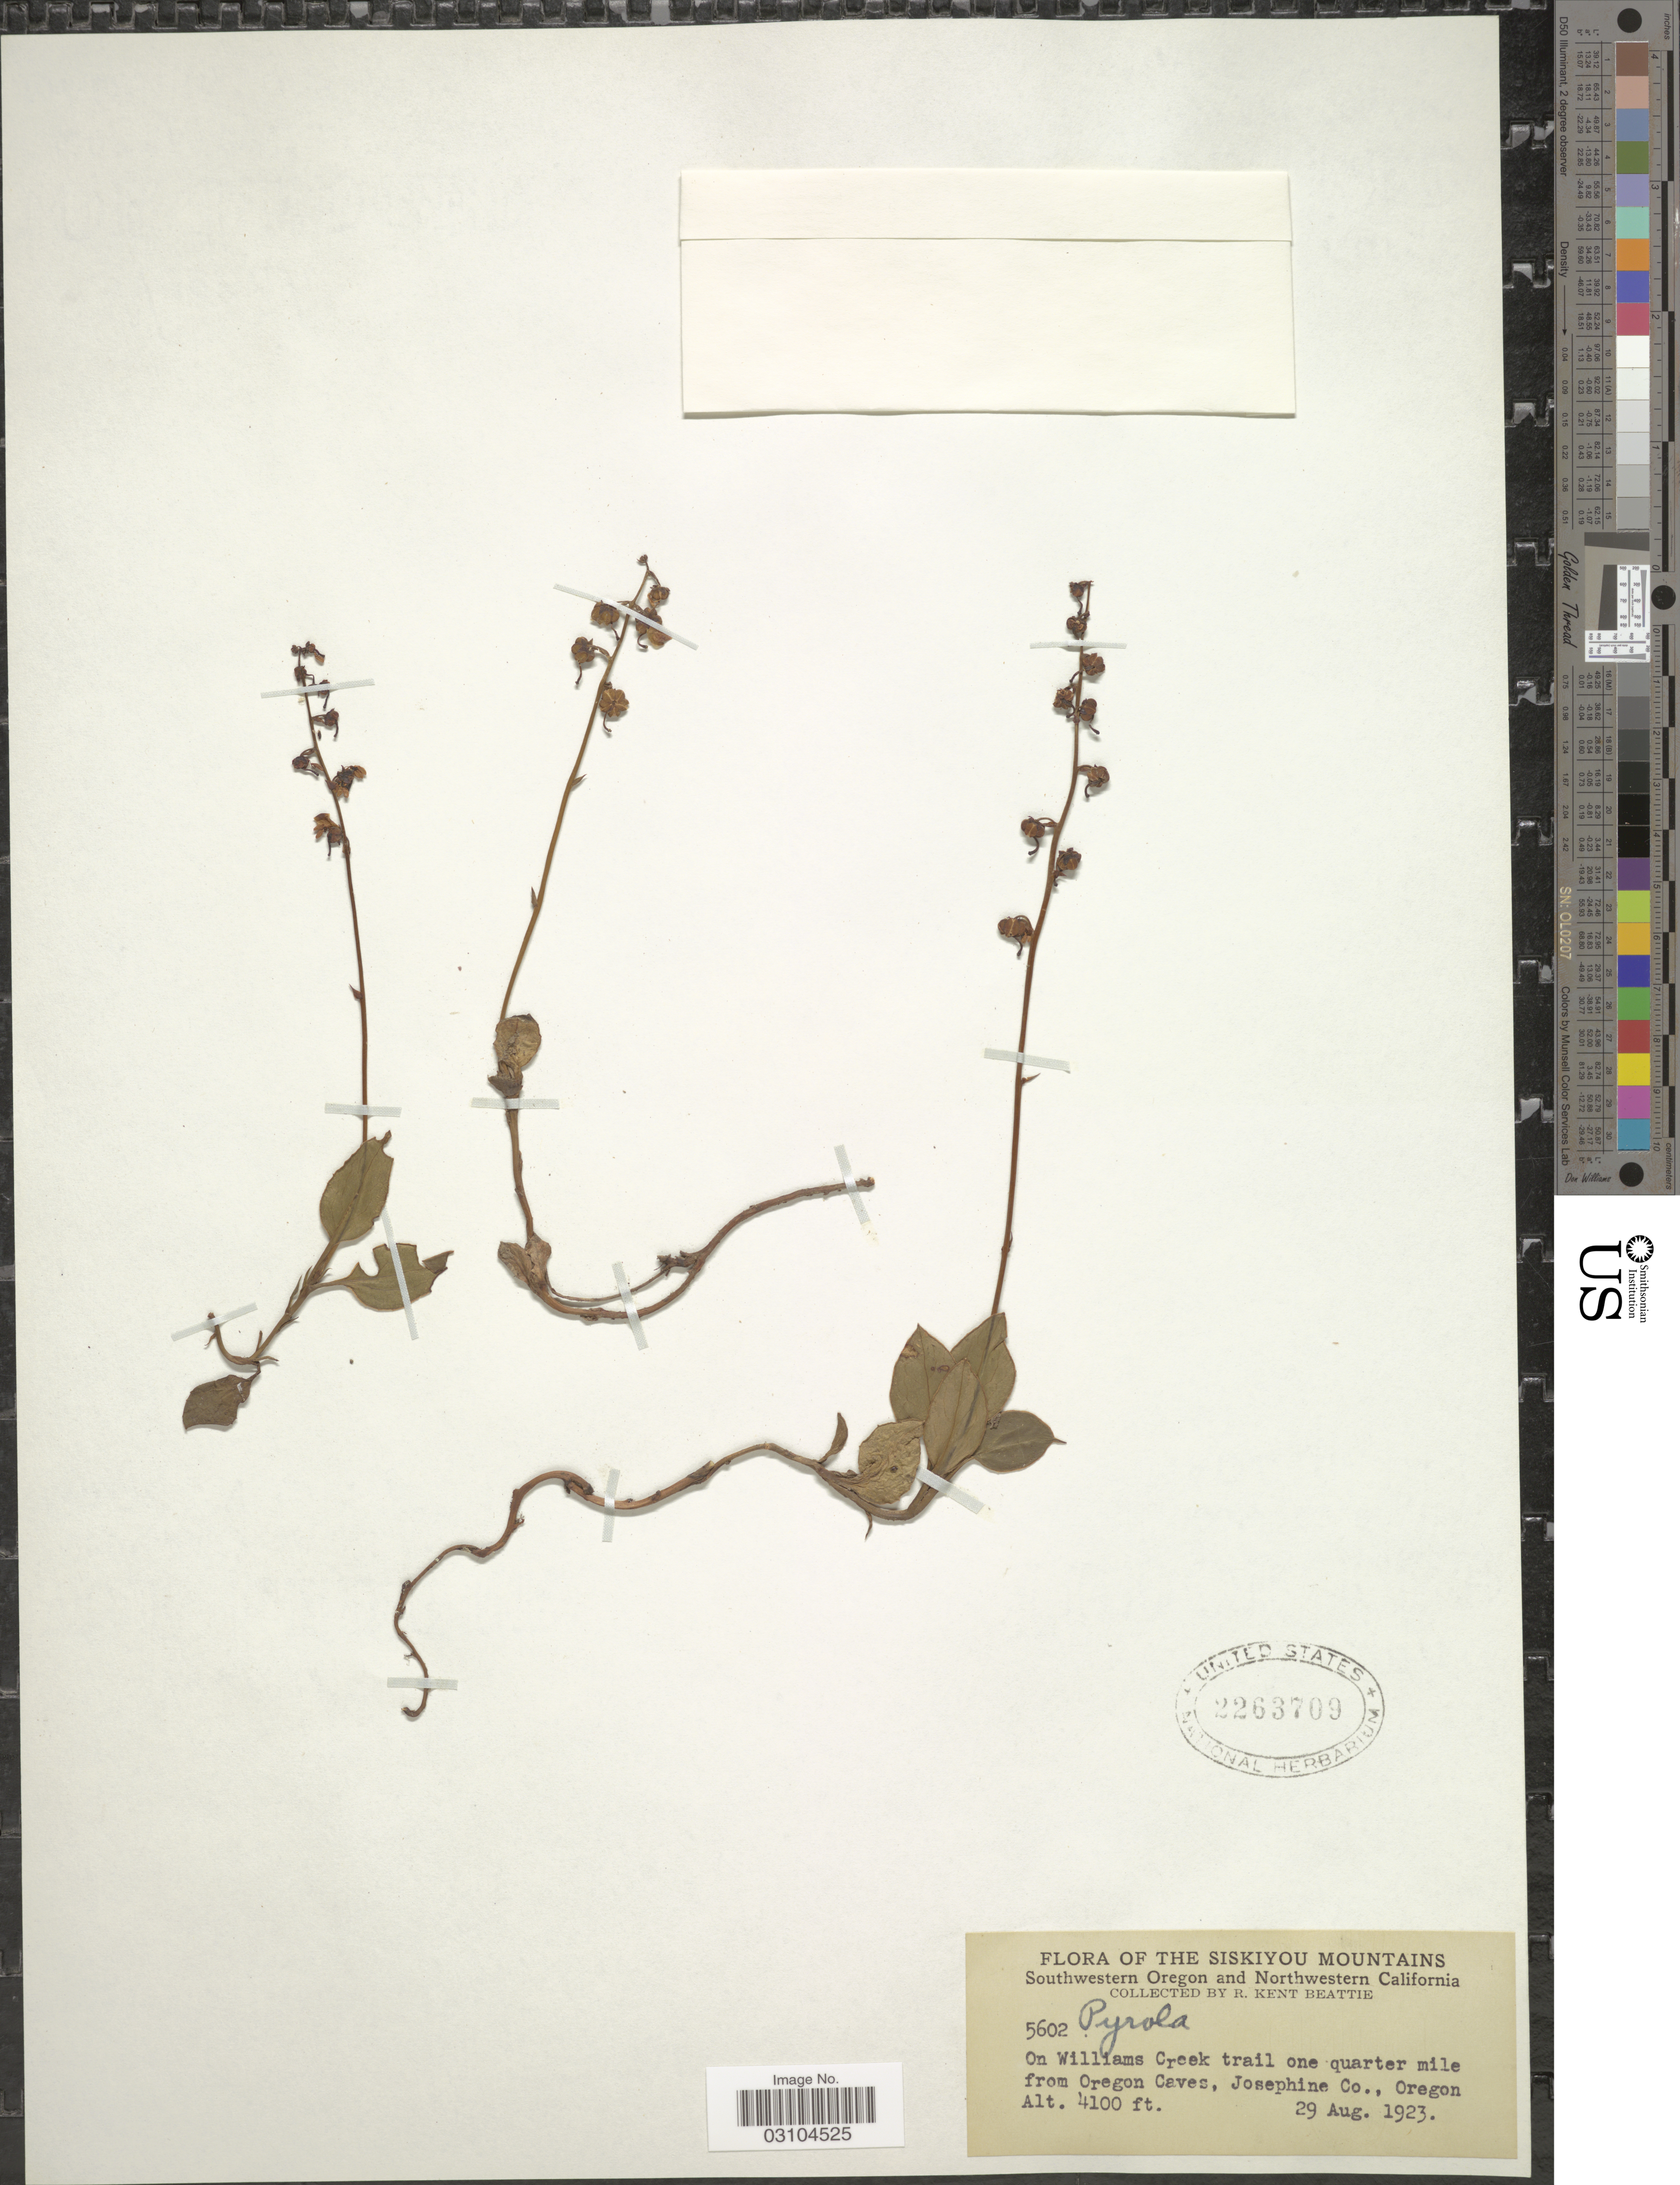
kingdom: Plantae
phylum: Tracheophyta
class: Magnoliopsida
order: Ericales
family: Ericaceae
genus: Pyrola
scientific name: Pyrola sp.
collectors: R. K. Beattie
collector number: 5602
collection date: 1923-08-29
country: United States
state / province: Oregon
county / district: Josephine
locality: The Siskiyou Mountains. Southwestern Oregon. On Williams Creek trail one quarter mile from Oregon Caves, Josephine Co.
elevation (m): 1250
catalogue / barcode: US 2263709